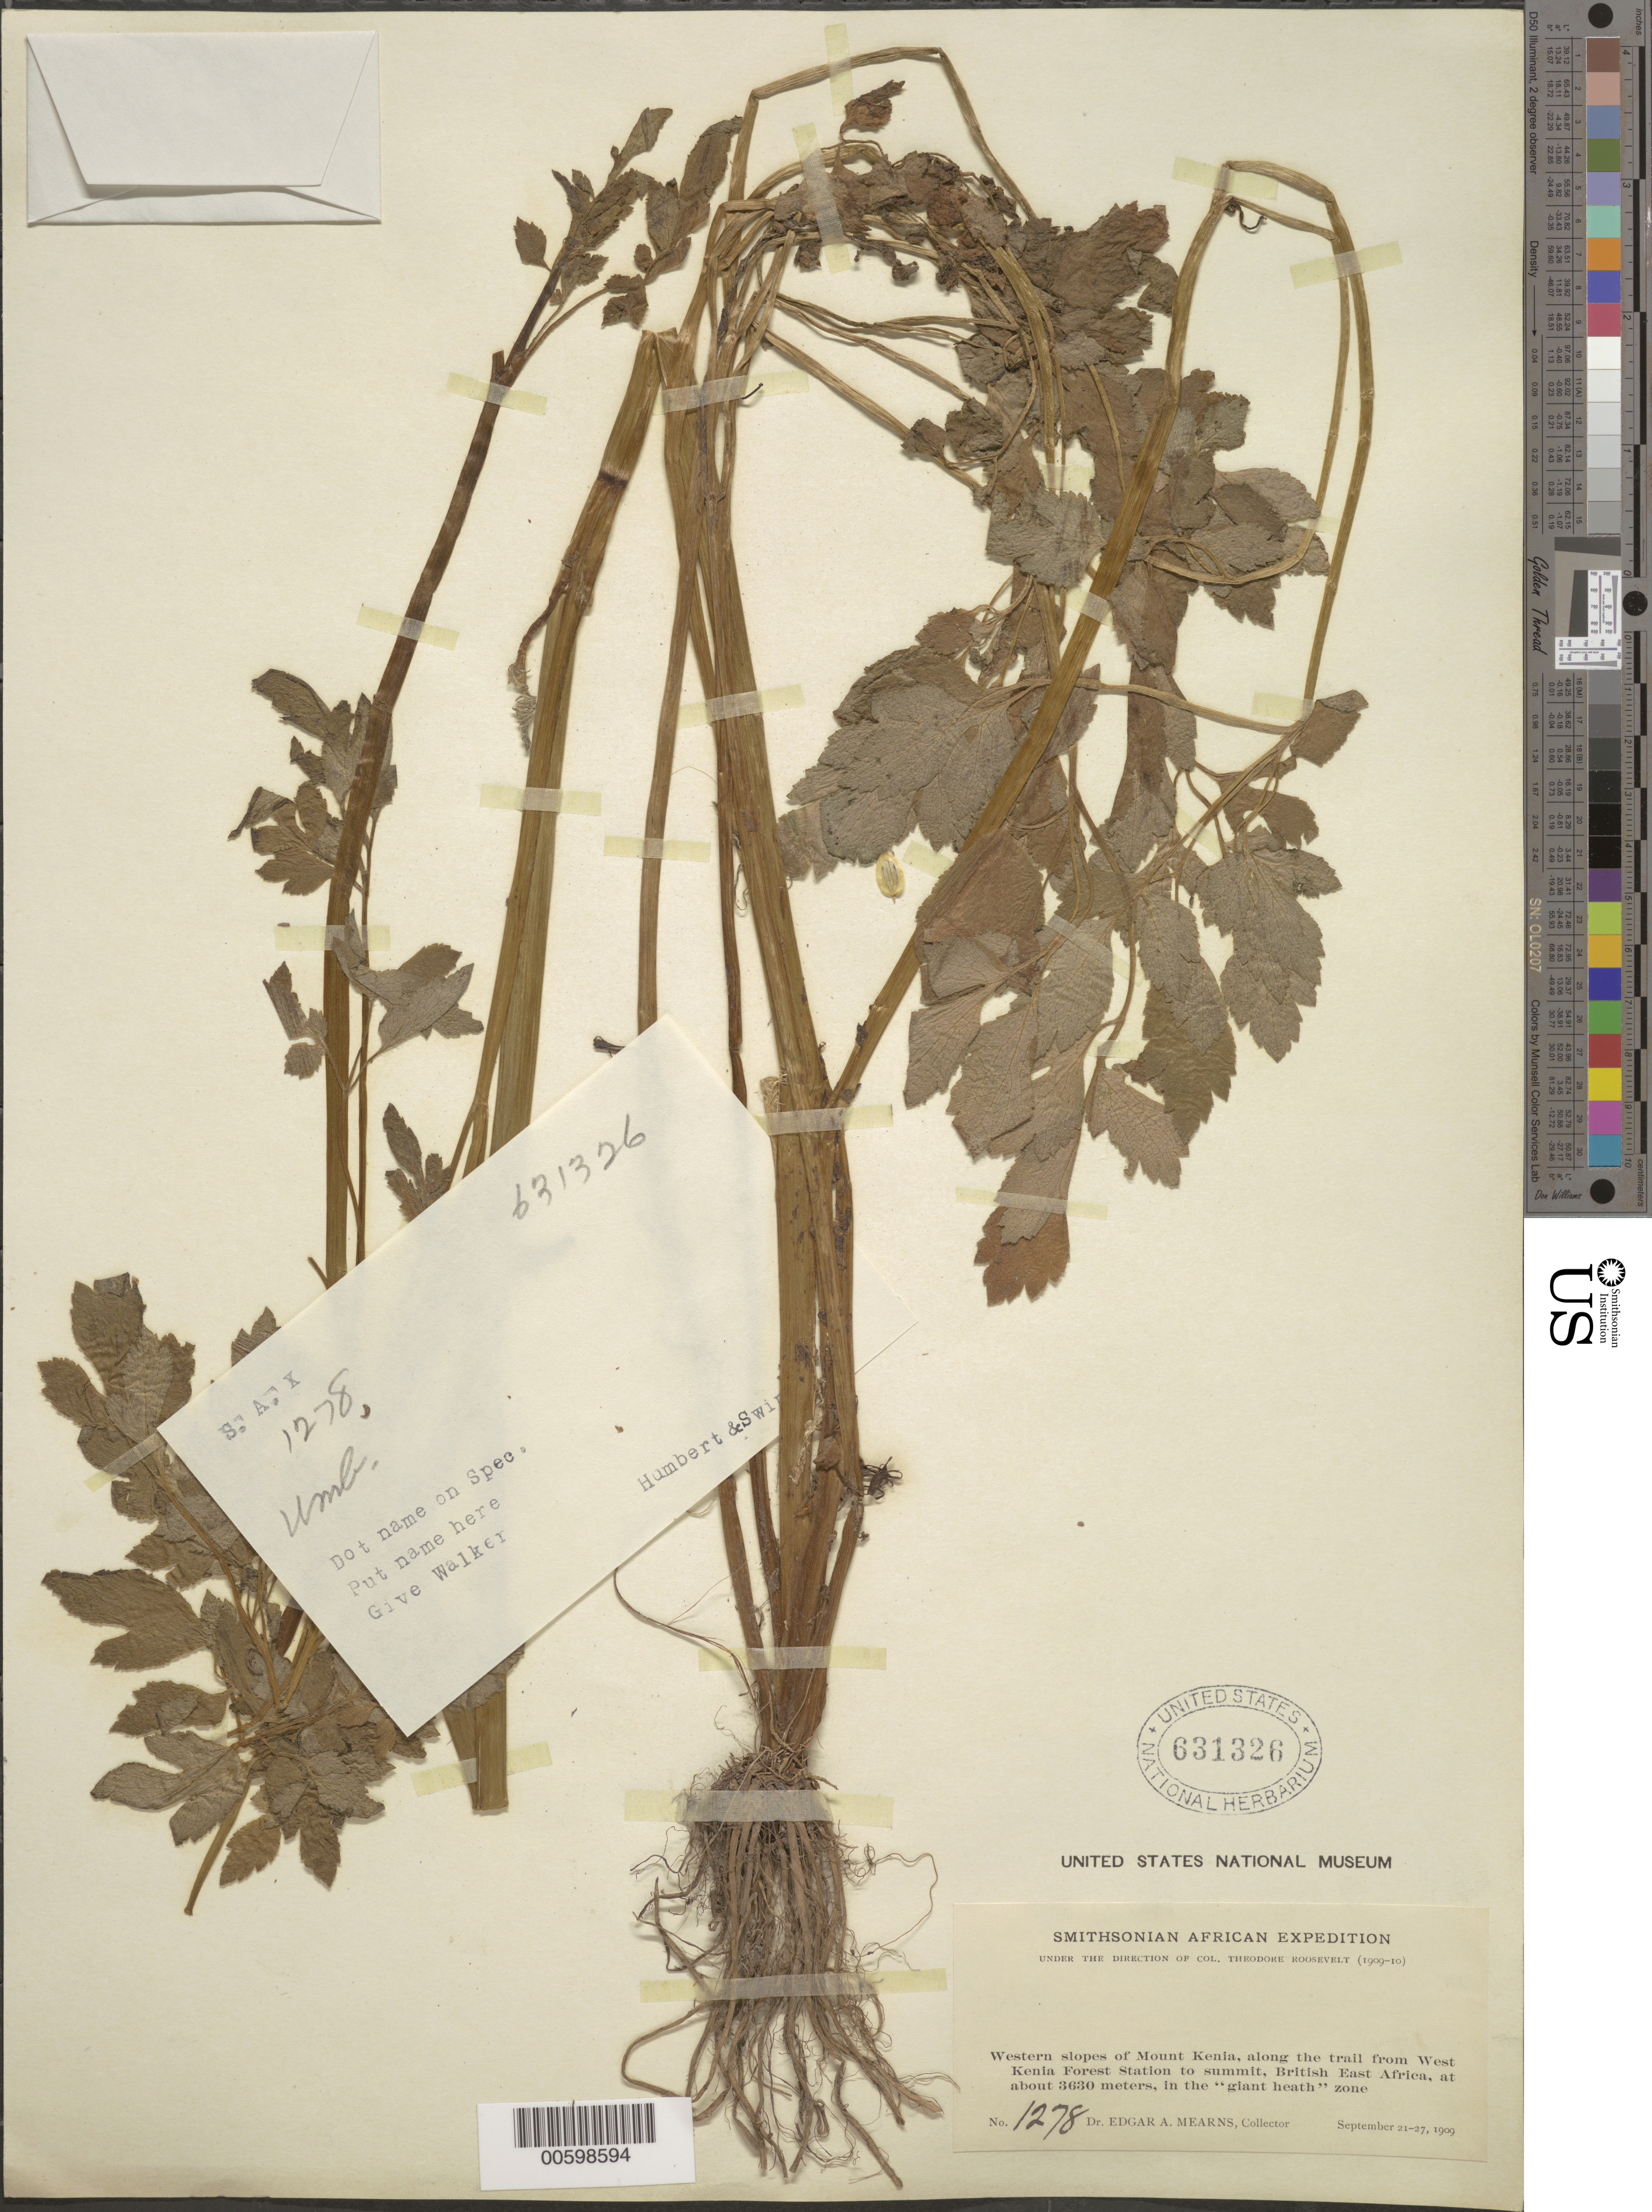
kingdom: Plantae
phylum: Tracheophyta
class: Magnoliopsida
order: Apiales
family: Apiaceae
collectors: E. A. Mearns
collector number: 1278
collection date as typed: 21 Sep 1909 to 27 Sep 1909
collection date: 1909-09-21/1909-09-27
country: Kenya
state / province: Nyeri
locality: Western slopes of mount Kenya, along the trail from West Kenya Forest Station to Summit, in the " giant health zone".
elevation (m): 3630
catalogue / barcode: US 631326